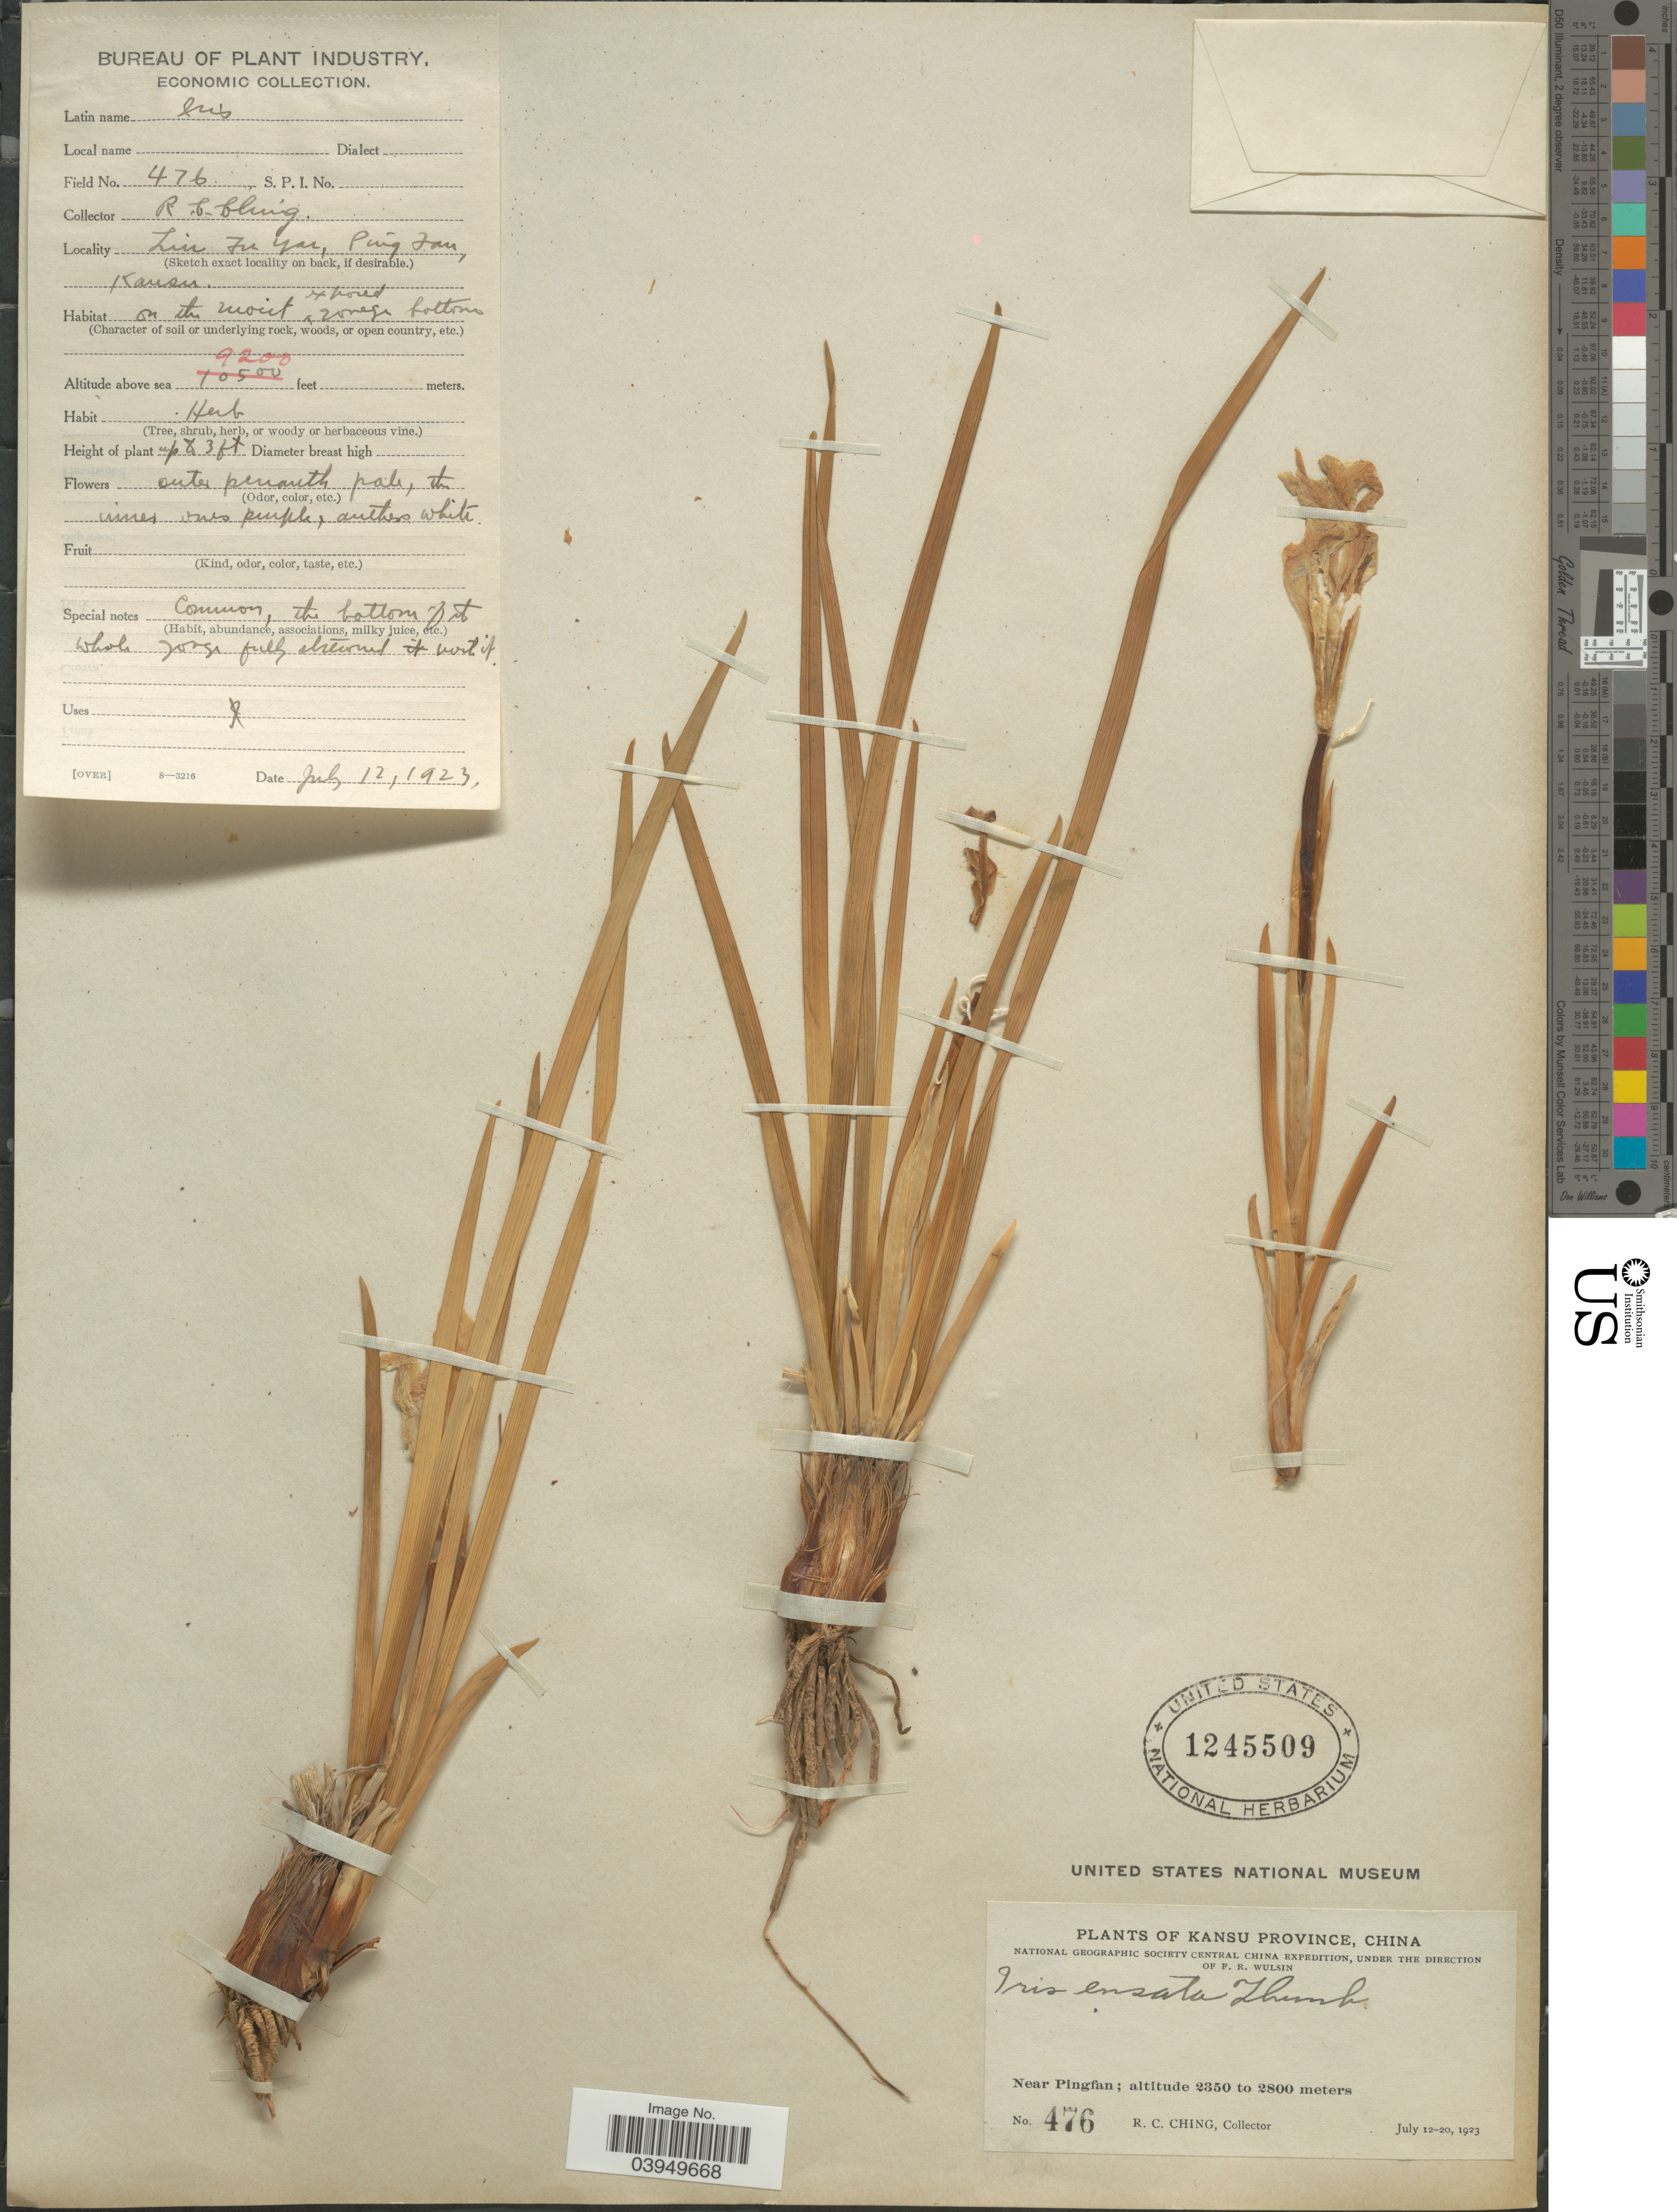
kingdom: Plantae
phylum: Tracheophyta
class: Liliopsida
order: Asparagales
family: Iridaceae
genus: Iris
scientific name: Iris ensata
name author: Thunb.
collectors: R. C. Ching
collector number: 476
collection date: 1923-07-12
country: China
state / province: Gansu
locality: Kansu Province. Near Pingfan. Ling Fu Yan.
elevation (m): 2804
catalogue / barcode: US 1245509